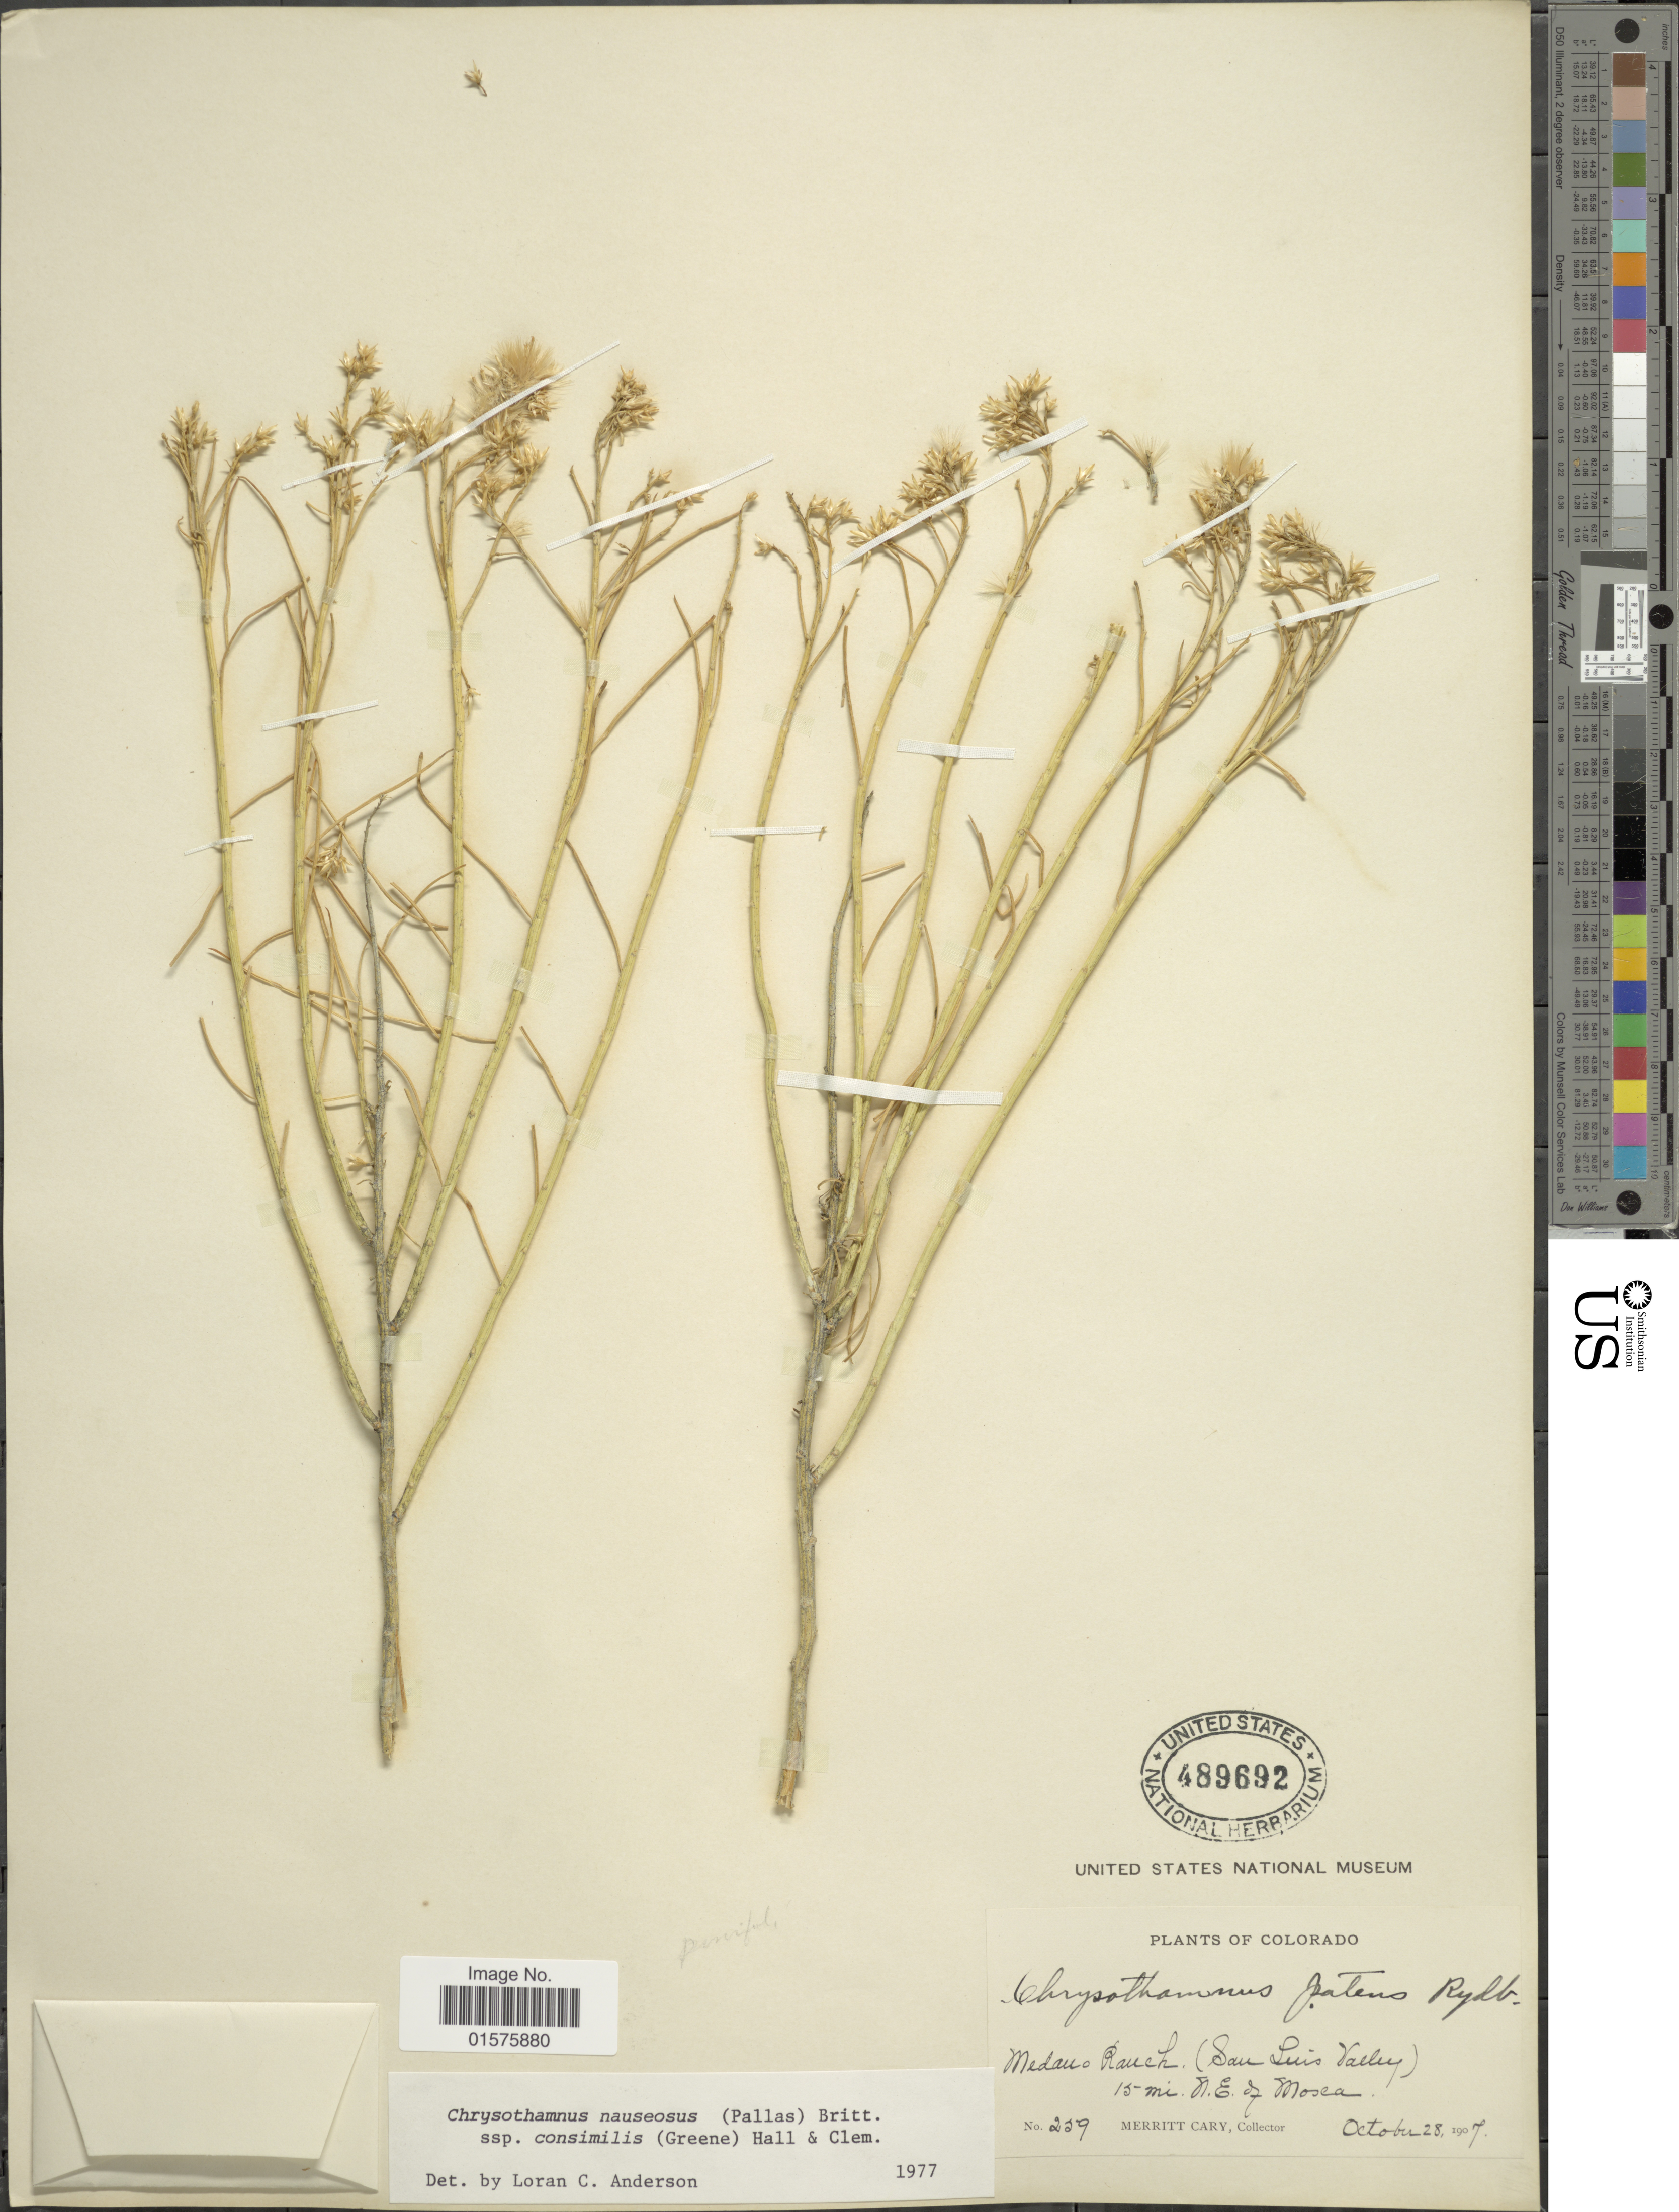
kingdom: Plantae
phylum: Tracheophyta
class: Magnoliopsida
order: Asterales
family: Asteraceae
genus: Ericameria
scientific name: Ericameria nauseosa var. oreophila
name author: (A. Nelson) G.L. Nesom & G.I. Baird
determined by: Urbatsch, Lowell E., Curator (LSU), Louisiana State University (UNITED STATES)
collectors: M. Cary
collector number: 259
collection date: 1907-10-28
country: United States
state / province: Colorado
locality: Medano Ranch (San Luis Valley). 15 mi. N.E. of Mosca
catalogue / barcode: US 489692